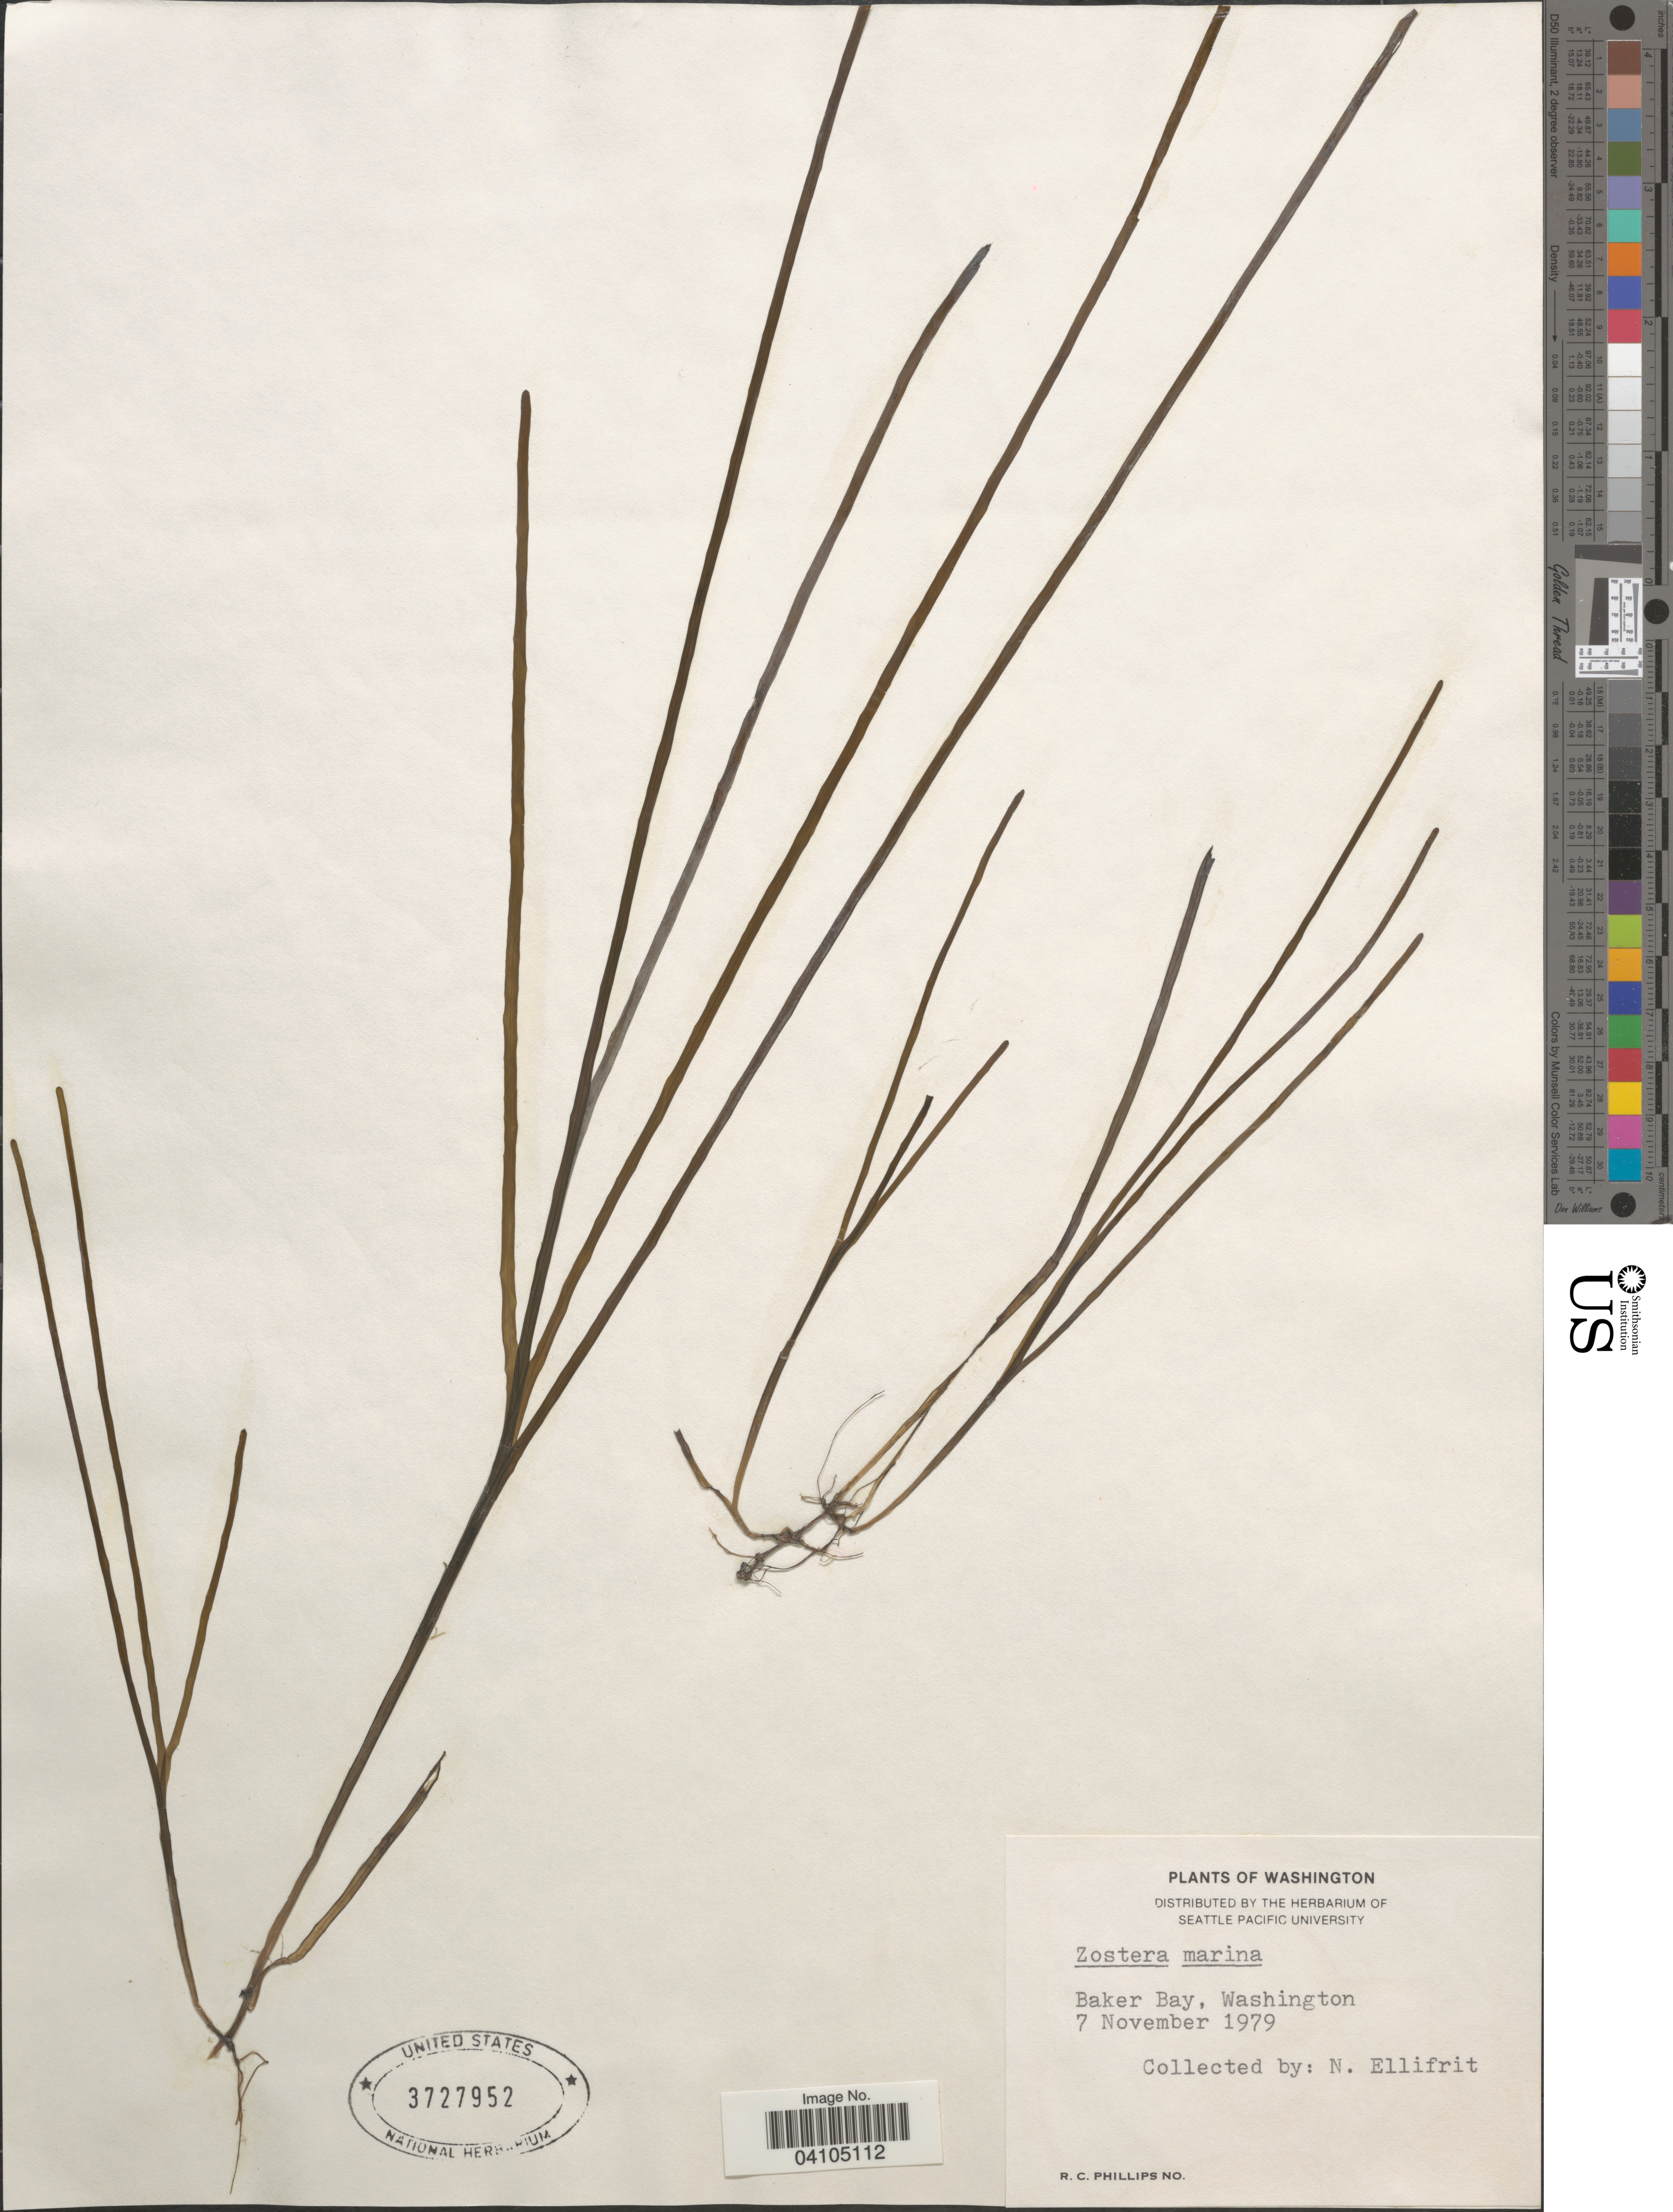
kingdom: Plantae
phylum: Tracheophyta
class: Liliopsida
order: Alismatales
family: Zosteraceae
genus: Zostera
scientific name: Zostera marina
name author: L.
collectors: N. Ellifrit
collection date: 1979-11-07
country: United States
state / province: Washington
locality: Baker Bay.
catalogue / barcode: US 3727952